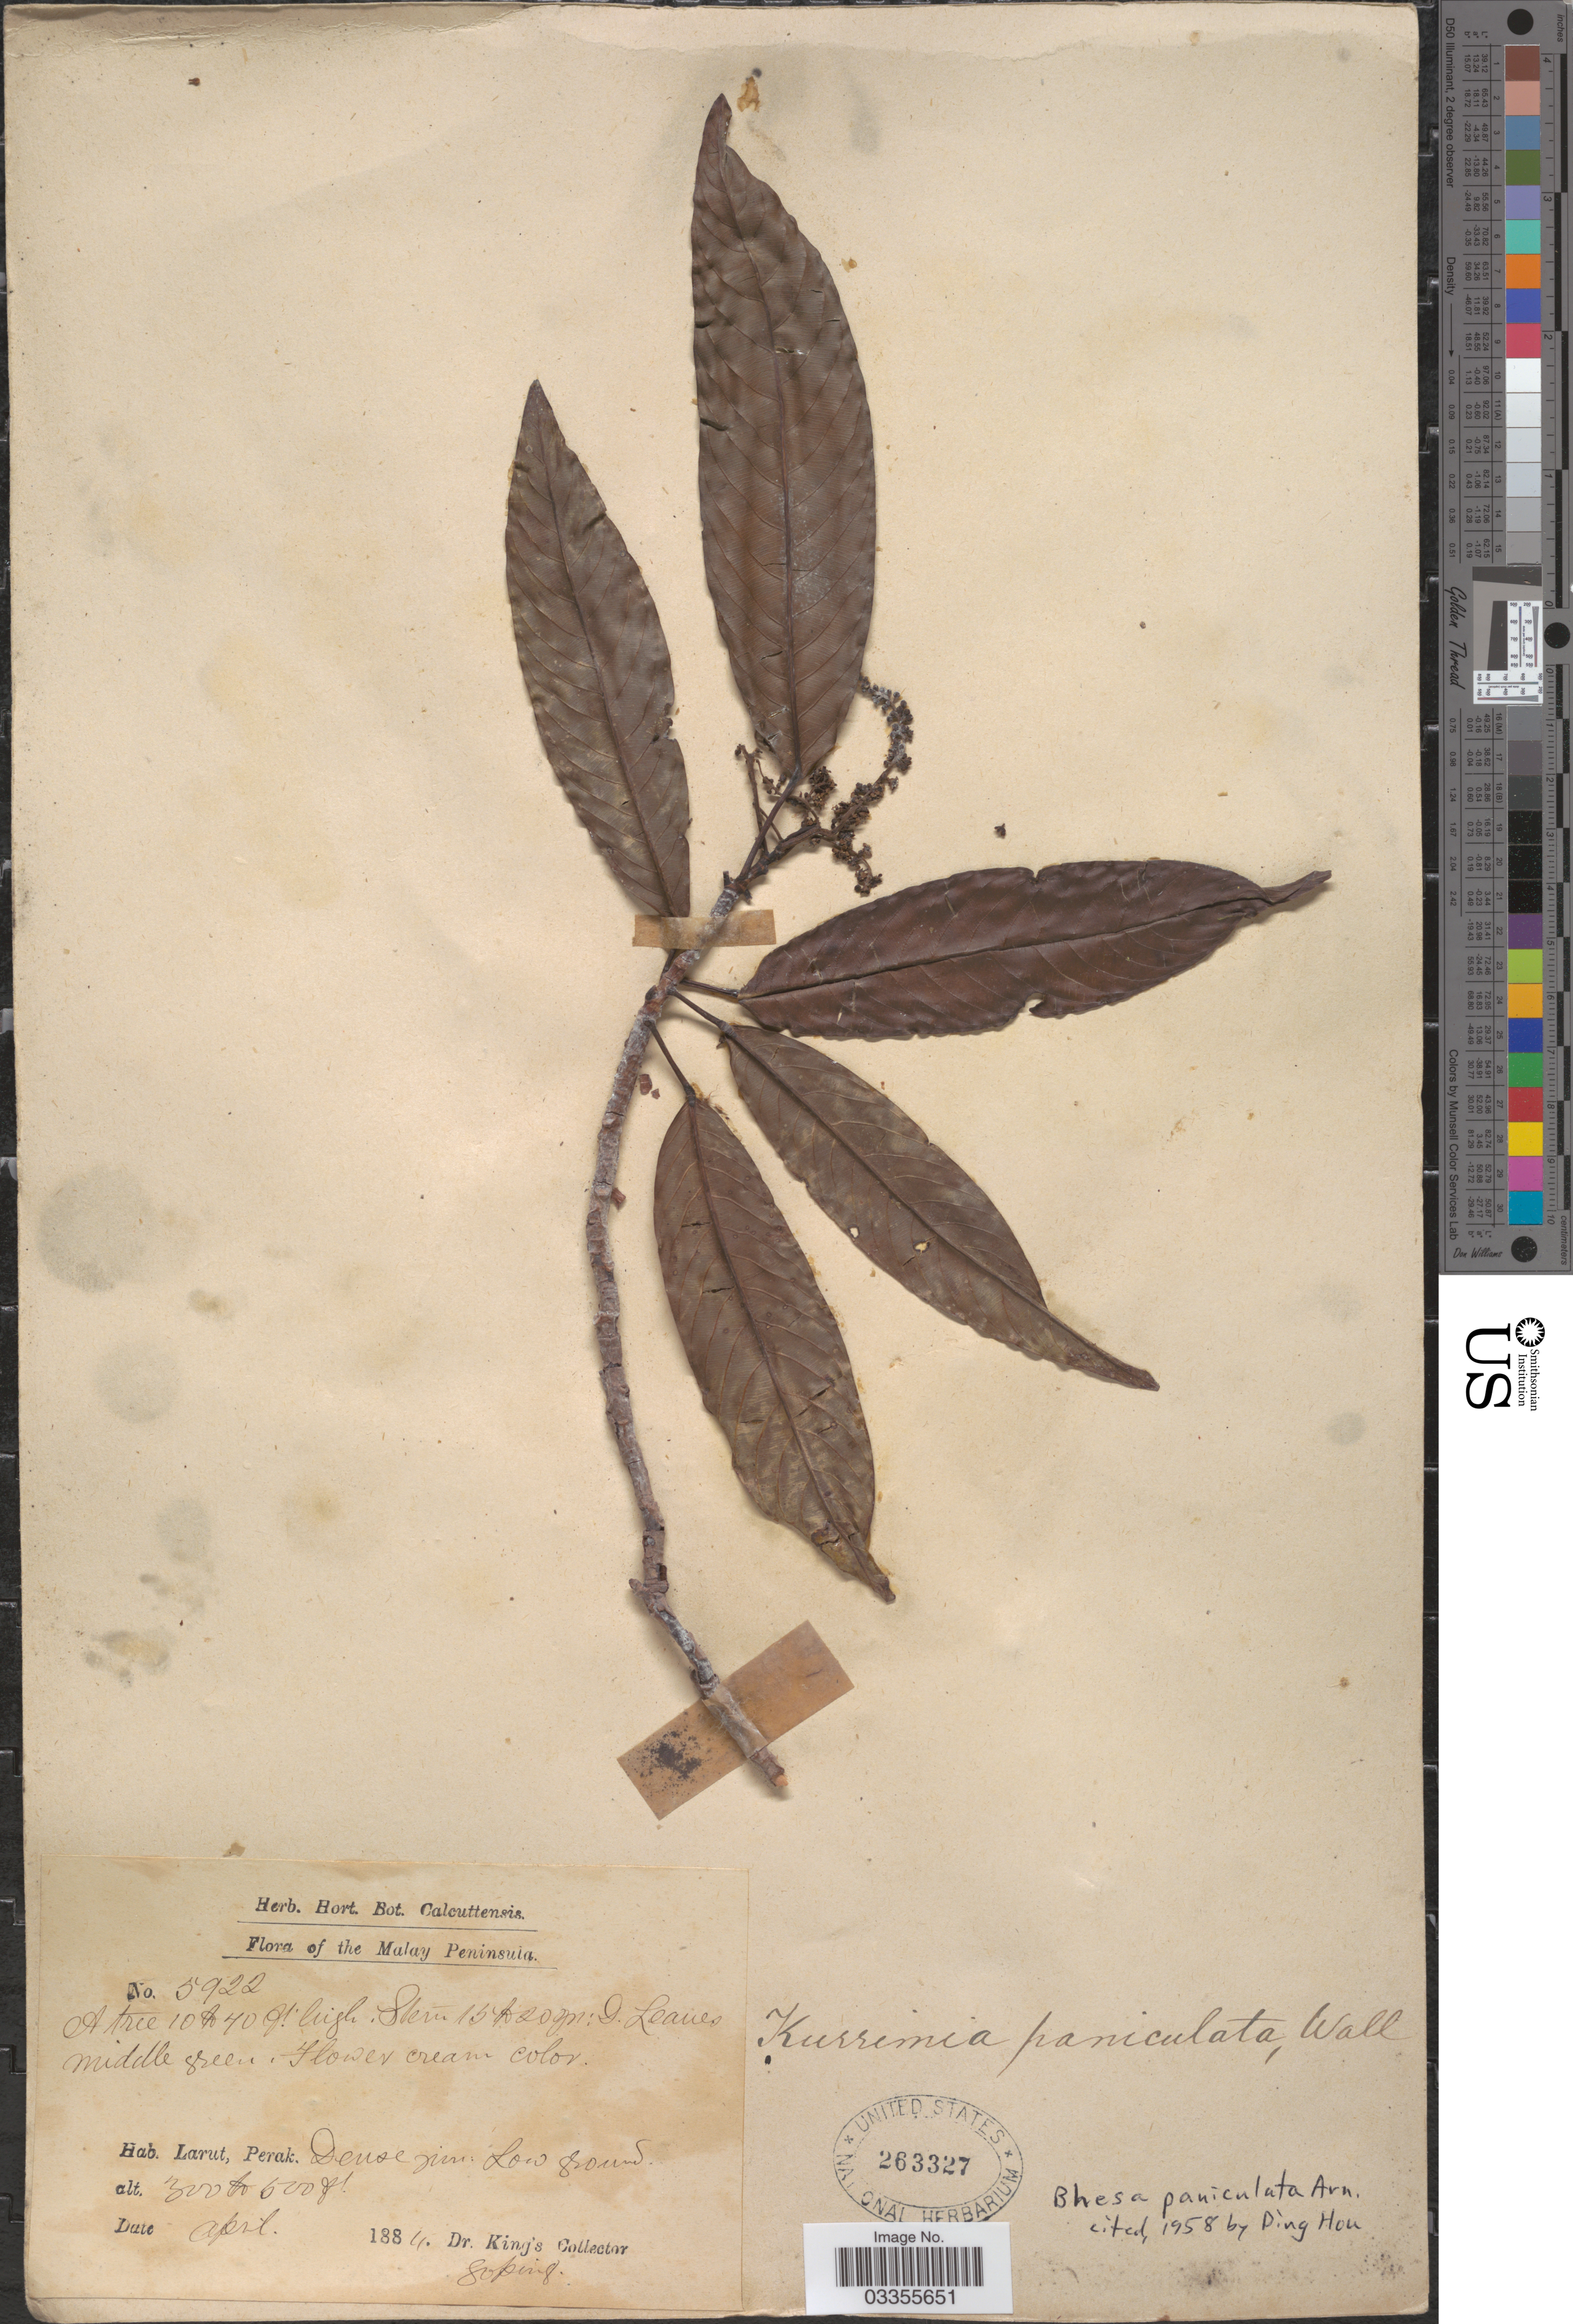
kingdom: Plantae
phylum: Tracheophyta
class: Magnoliopsida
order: Malpighiales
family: Centroplacaceae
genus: Bhesa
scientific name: Bhesa paniculata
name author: (Wall.) Arn.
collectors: Dr. King's collector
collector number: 5922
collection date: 1884-04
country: Malaysia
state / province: Perak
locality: The Malay Peninsula. Larut. Dense jun. Low ground.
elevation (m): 91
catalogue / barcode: US 263327